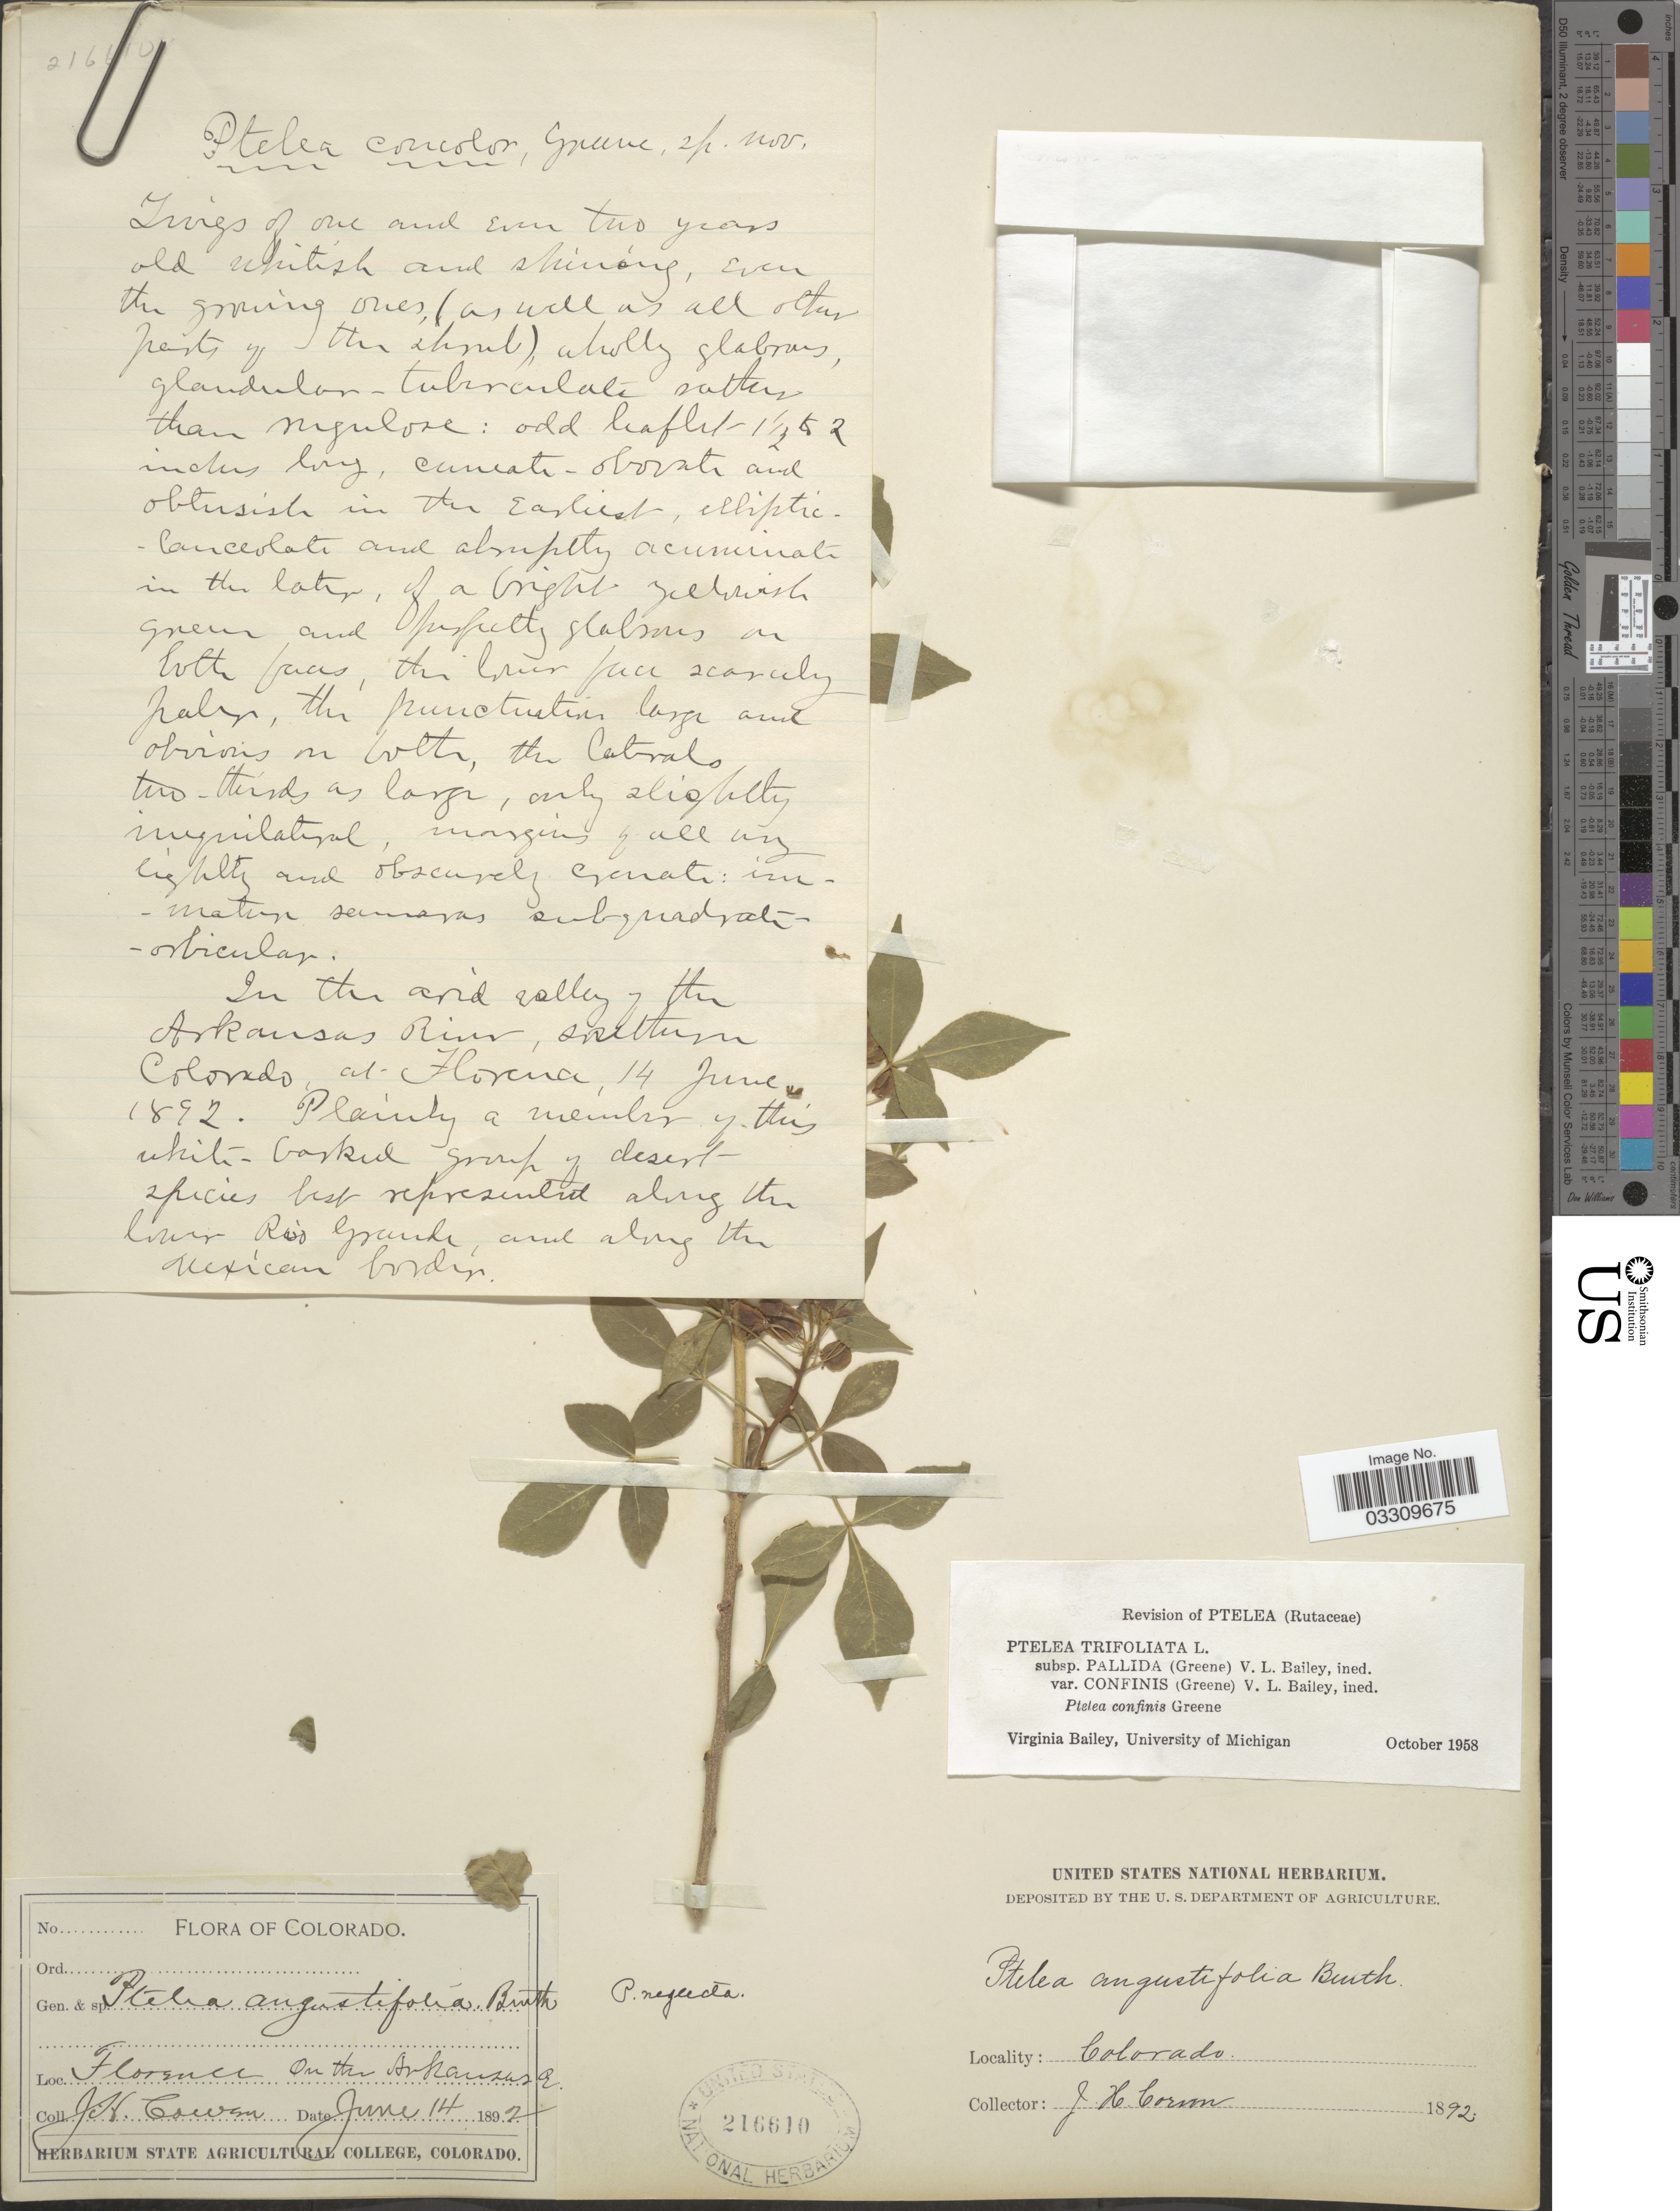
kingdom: Plantae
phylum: Tracheophyta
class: Magnoliopsida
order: Sapindales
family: Rutaceae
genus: Ptelea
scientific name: Ptelea trifoliata var. confinis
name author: (S.W. Greene) V. L. Bailey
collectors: J. H. Cowen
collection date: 1892-06-14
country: United States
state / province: Colorado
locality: Florence on the Arkansas R.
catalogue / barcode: US 216610